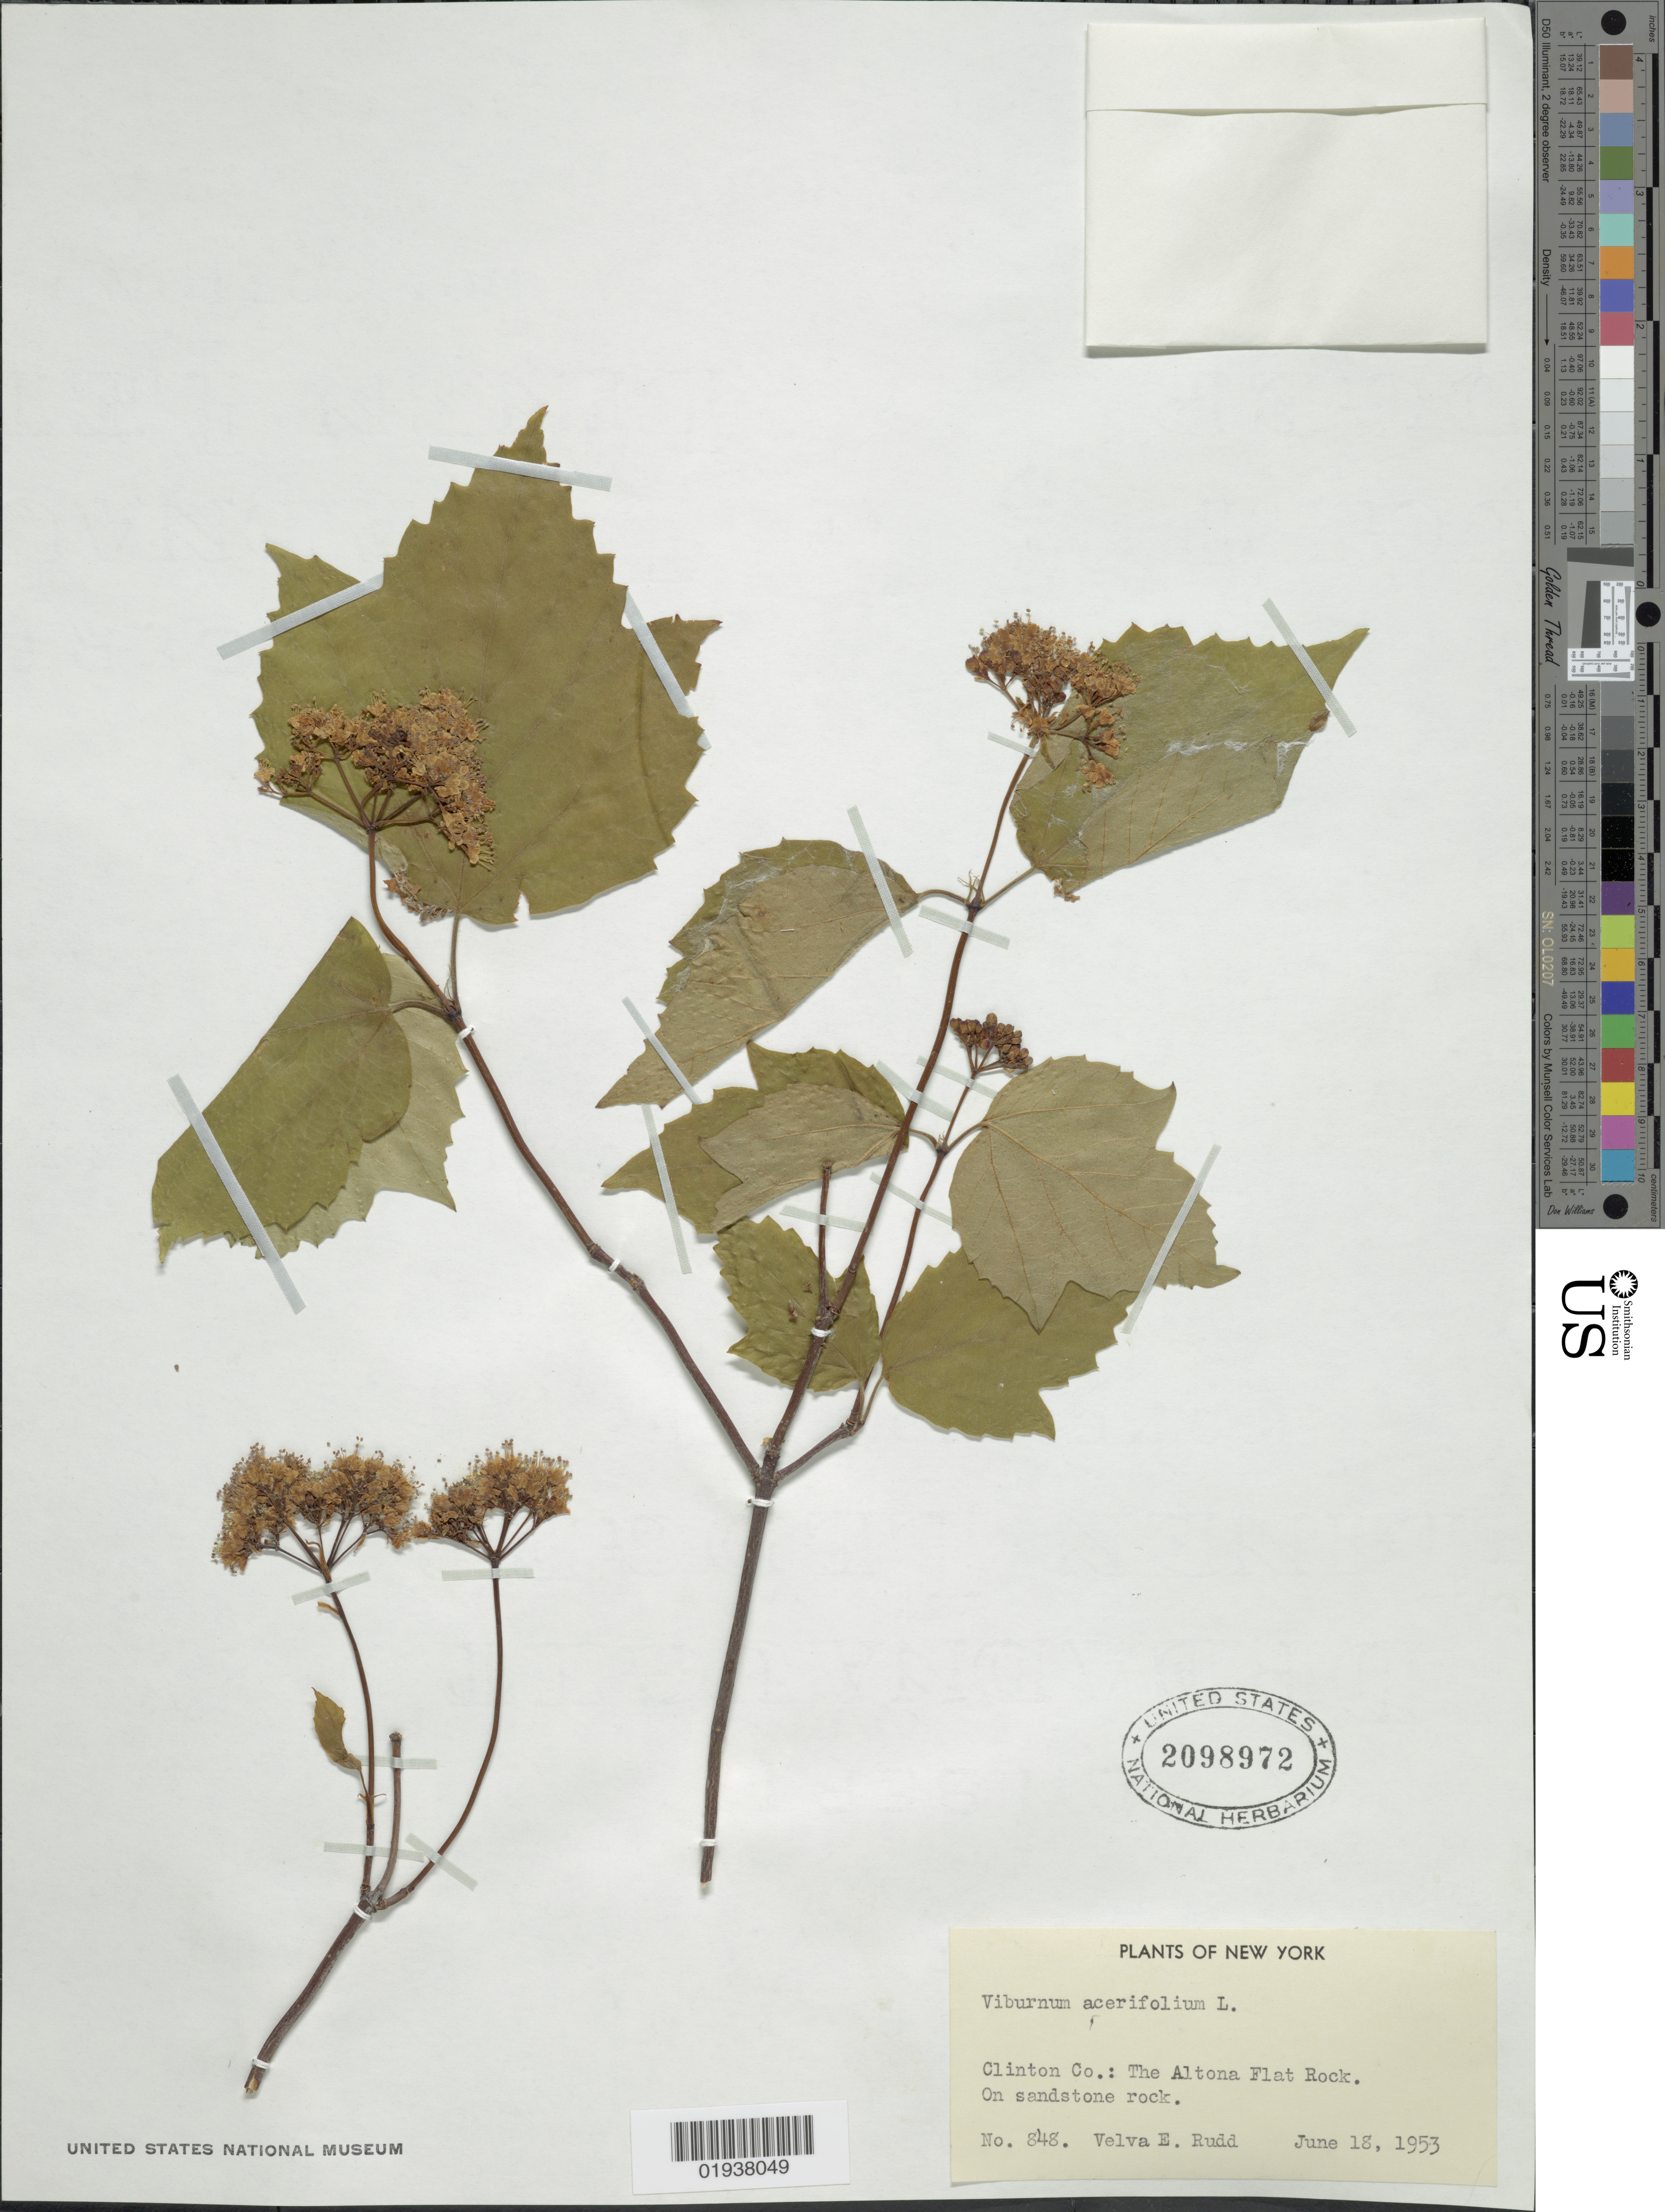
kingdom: Plantae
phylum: Tracheophyta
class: Magnoliopsida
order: Dipsacales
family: Viburnaceae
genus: Viburnum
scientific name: Viburnum acerifolium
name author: L.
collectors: V. E. Rudd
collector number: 848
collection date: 1953-06-18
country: United States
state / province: New York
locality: Clinton Co.: The Altona Flat Rock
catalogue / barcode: US 2098972